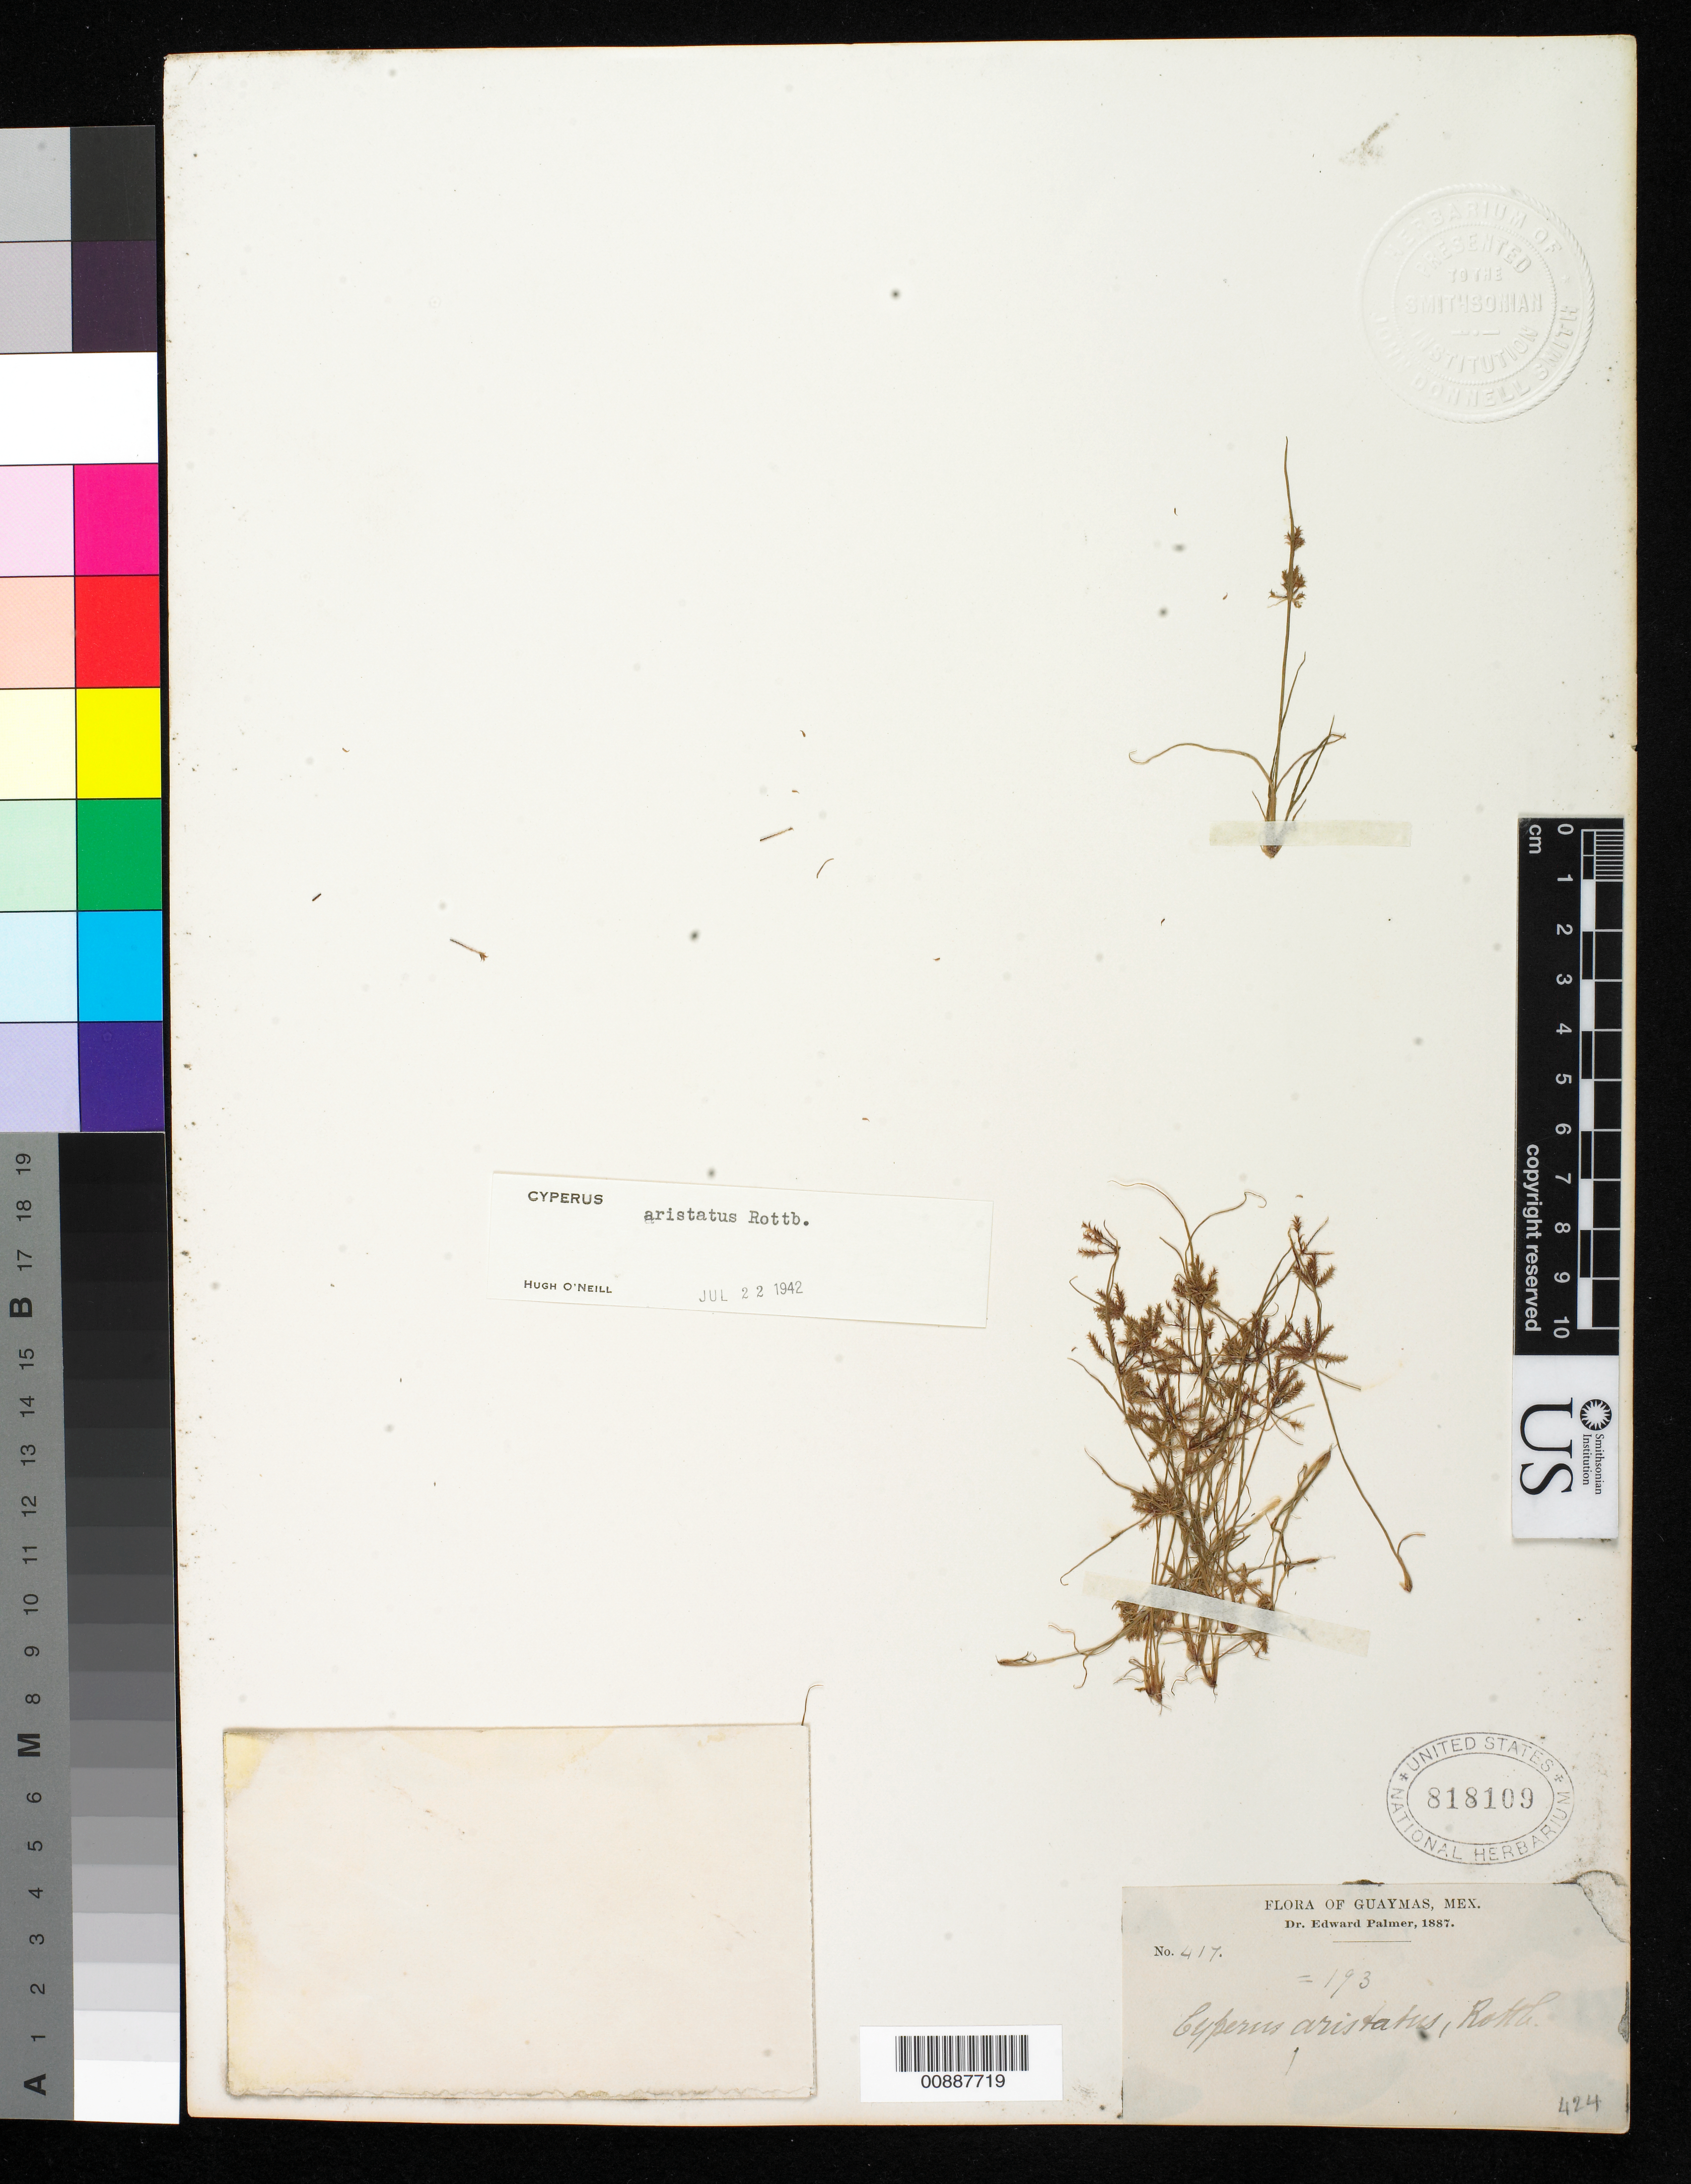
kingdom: Plantae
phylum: Tracheophyta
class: Liliopsida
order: Poales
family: Cyperaceae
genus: Cyperus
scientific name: Cyperus squarrosus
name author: L.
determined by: Strong, Mark T., (BOT), Smithsonian Institution - National Museum of Natural History (UNITED STATES)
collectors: E. Palmer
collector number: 417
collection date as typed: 1887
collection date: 1887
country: Mexico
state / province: Sonora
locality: Guaymas, Sonora.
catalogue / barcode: US 818109